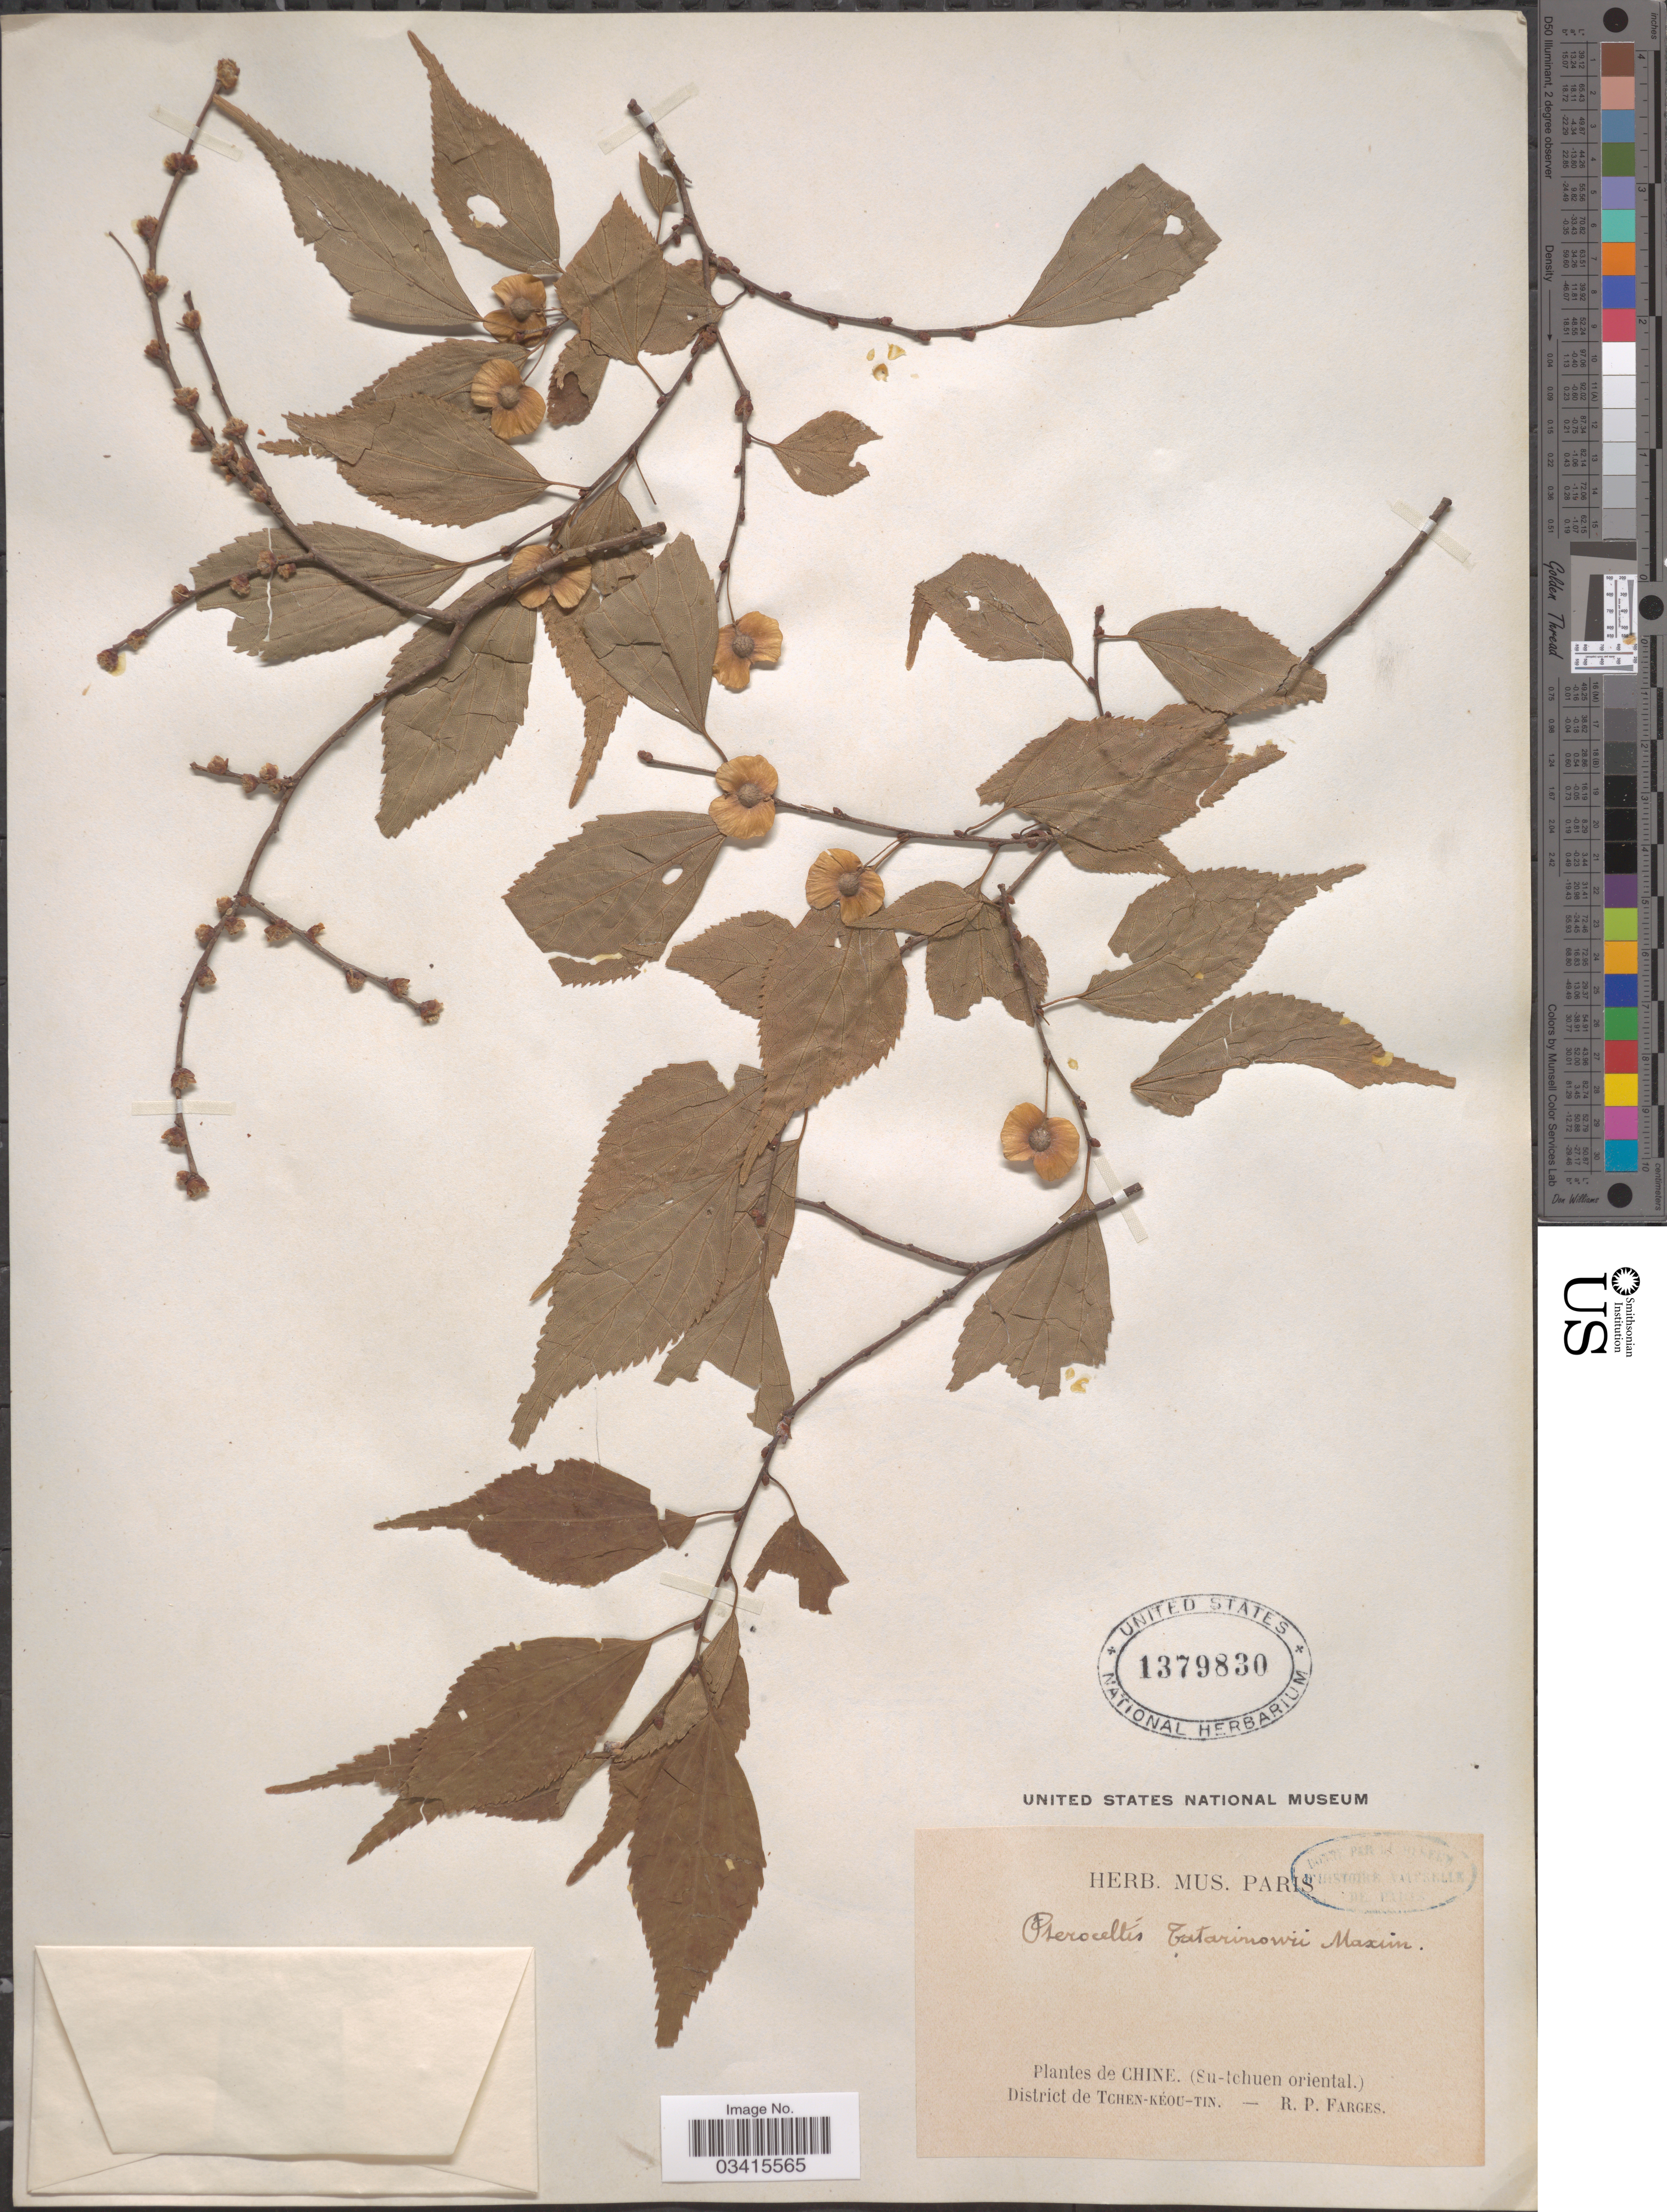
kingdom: Plantae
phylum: Tracheophyta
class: Magnoliopsida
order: Rosales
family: Cannabaceae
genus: Pteroceltis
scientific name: Pteroceltis tatarinowii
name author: Maxim.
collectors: R. Farges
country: China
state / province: Sichuan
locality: Chine. (Su-tchuen oriental.). District de Tchen-Kéou-Tin.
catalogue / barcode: US 1379830